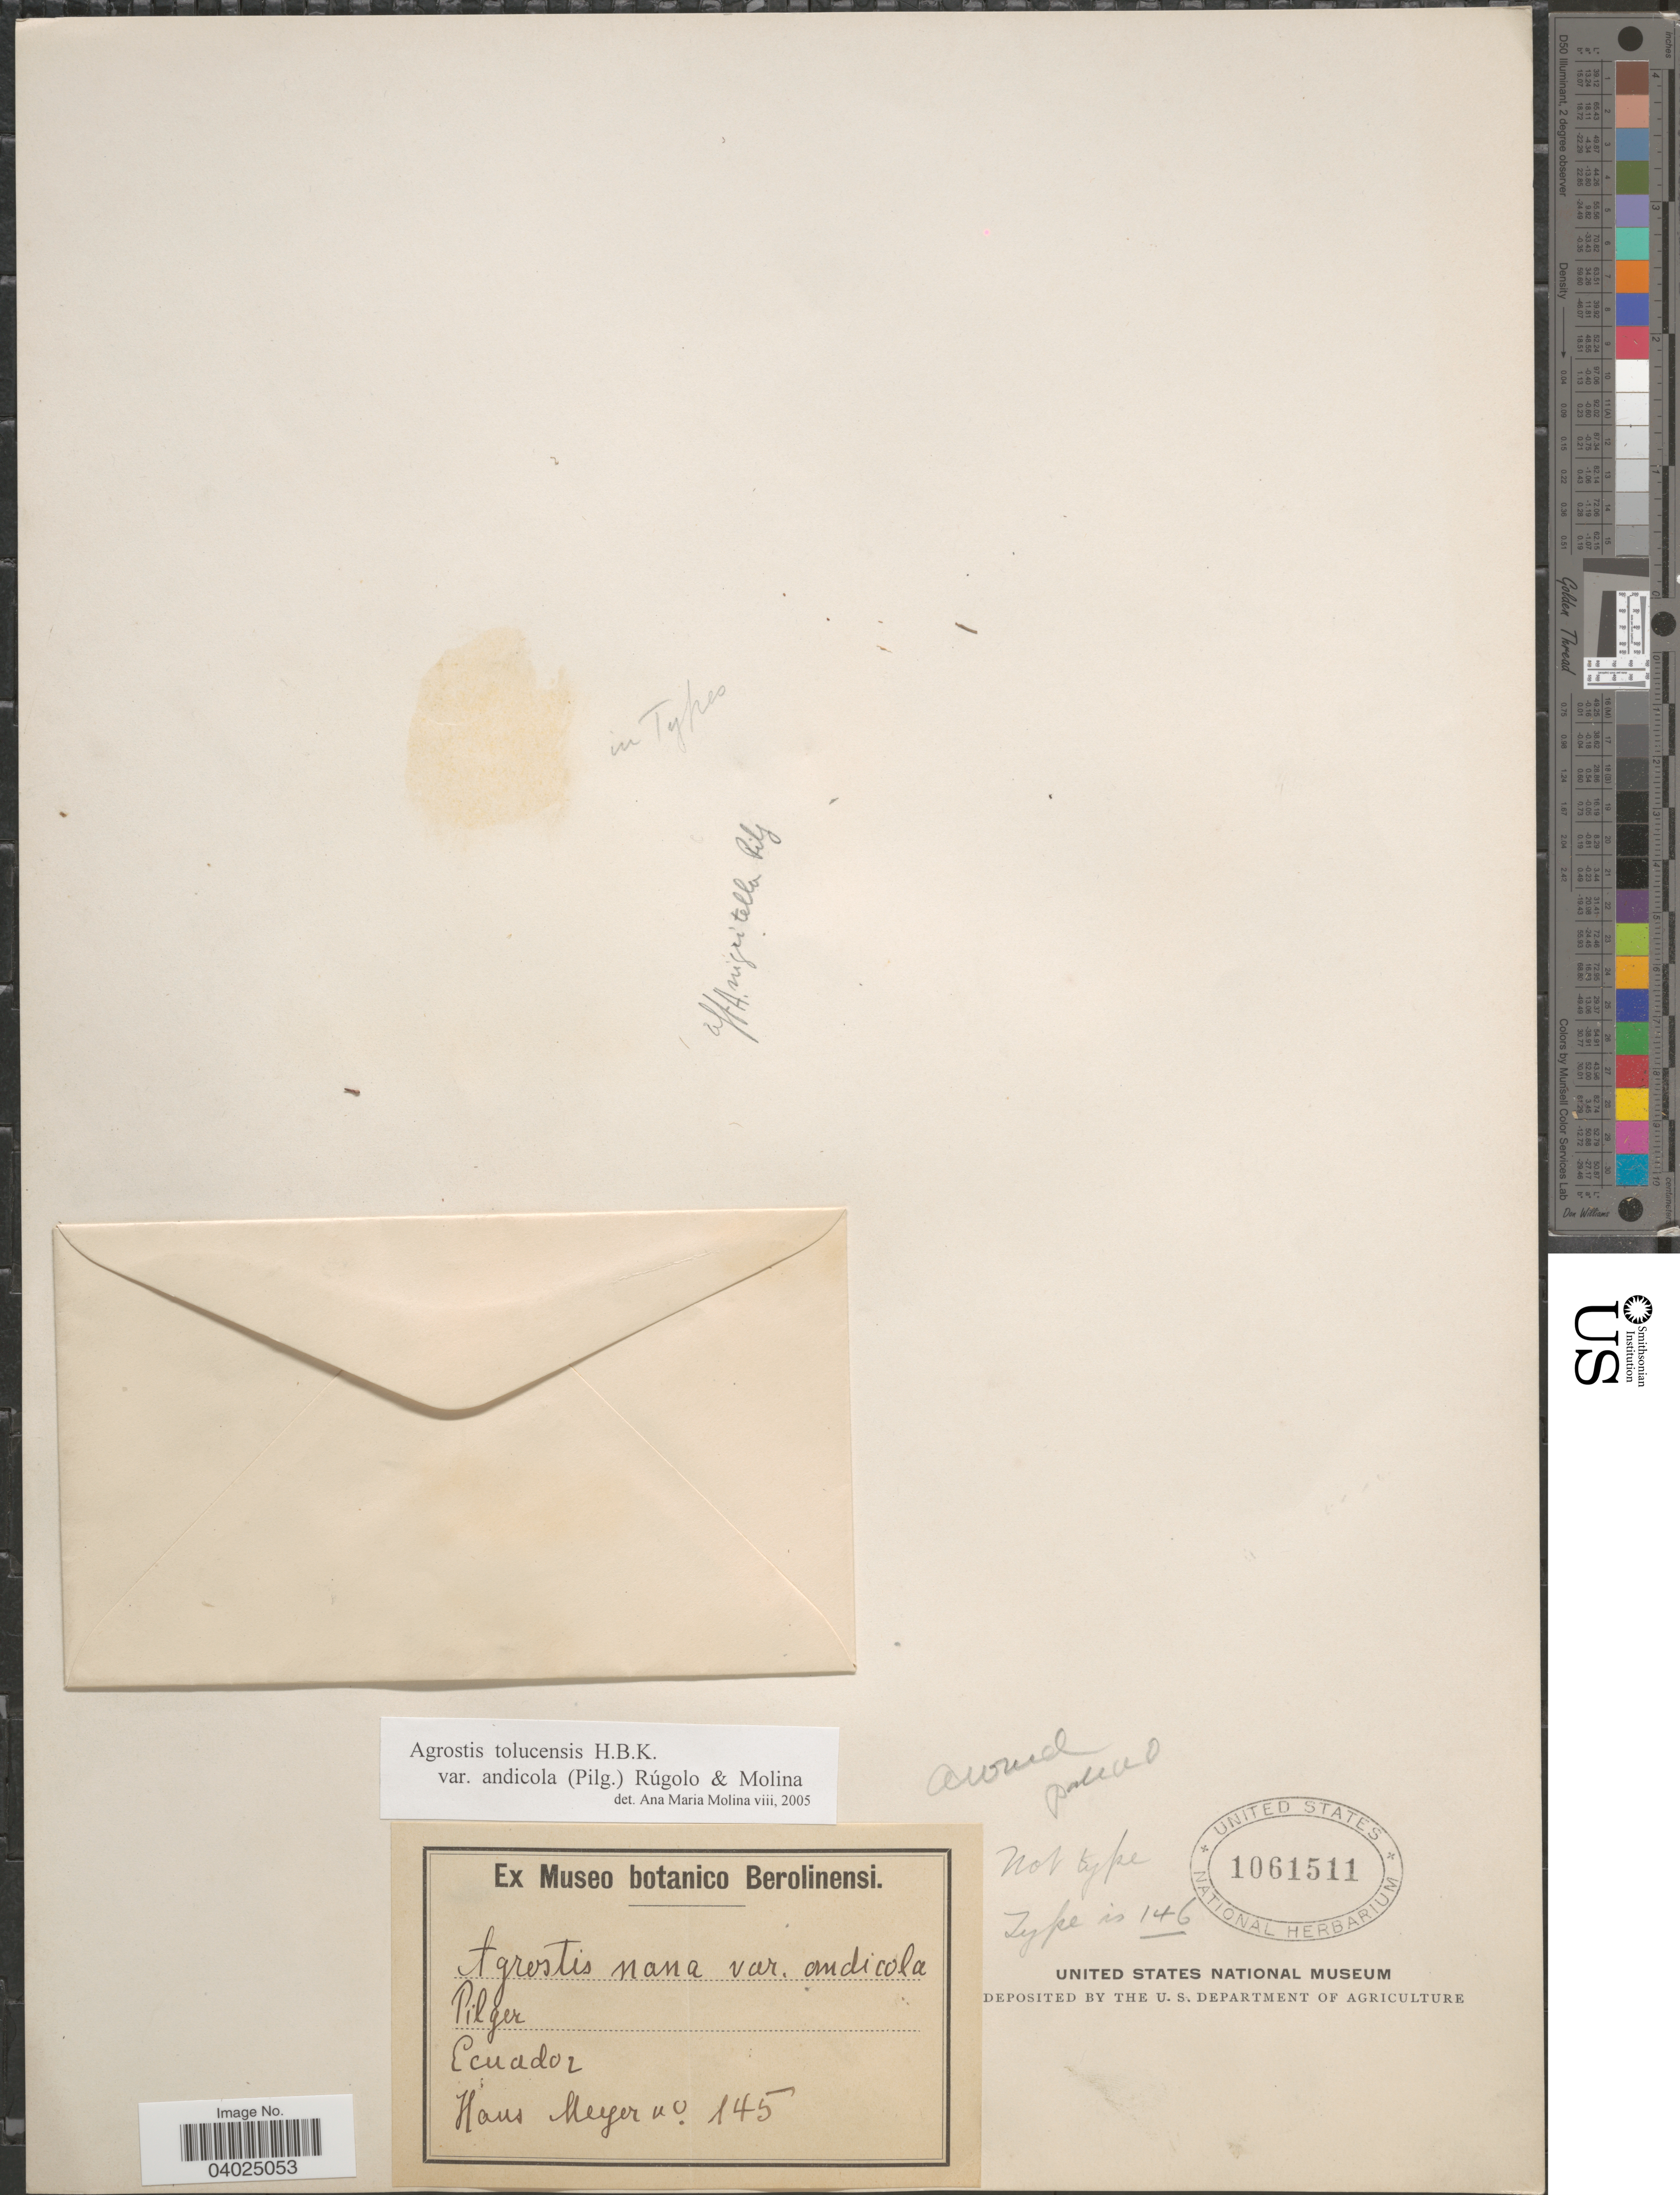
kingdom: Plantae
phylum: Tracheophyta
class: Liliopsida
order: Poales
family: Poaceae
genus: Agrostis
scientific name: Agrostis tolucensis var. andicola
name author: (Pilg.) Rúgolo & A.M. Molina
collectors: H. Meyer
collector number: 145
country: Ecuador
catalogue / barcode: US 1061511